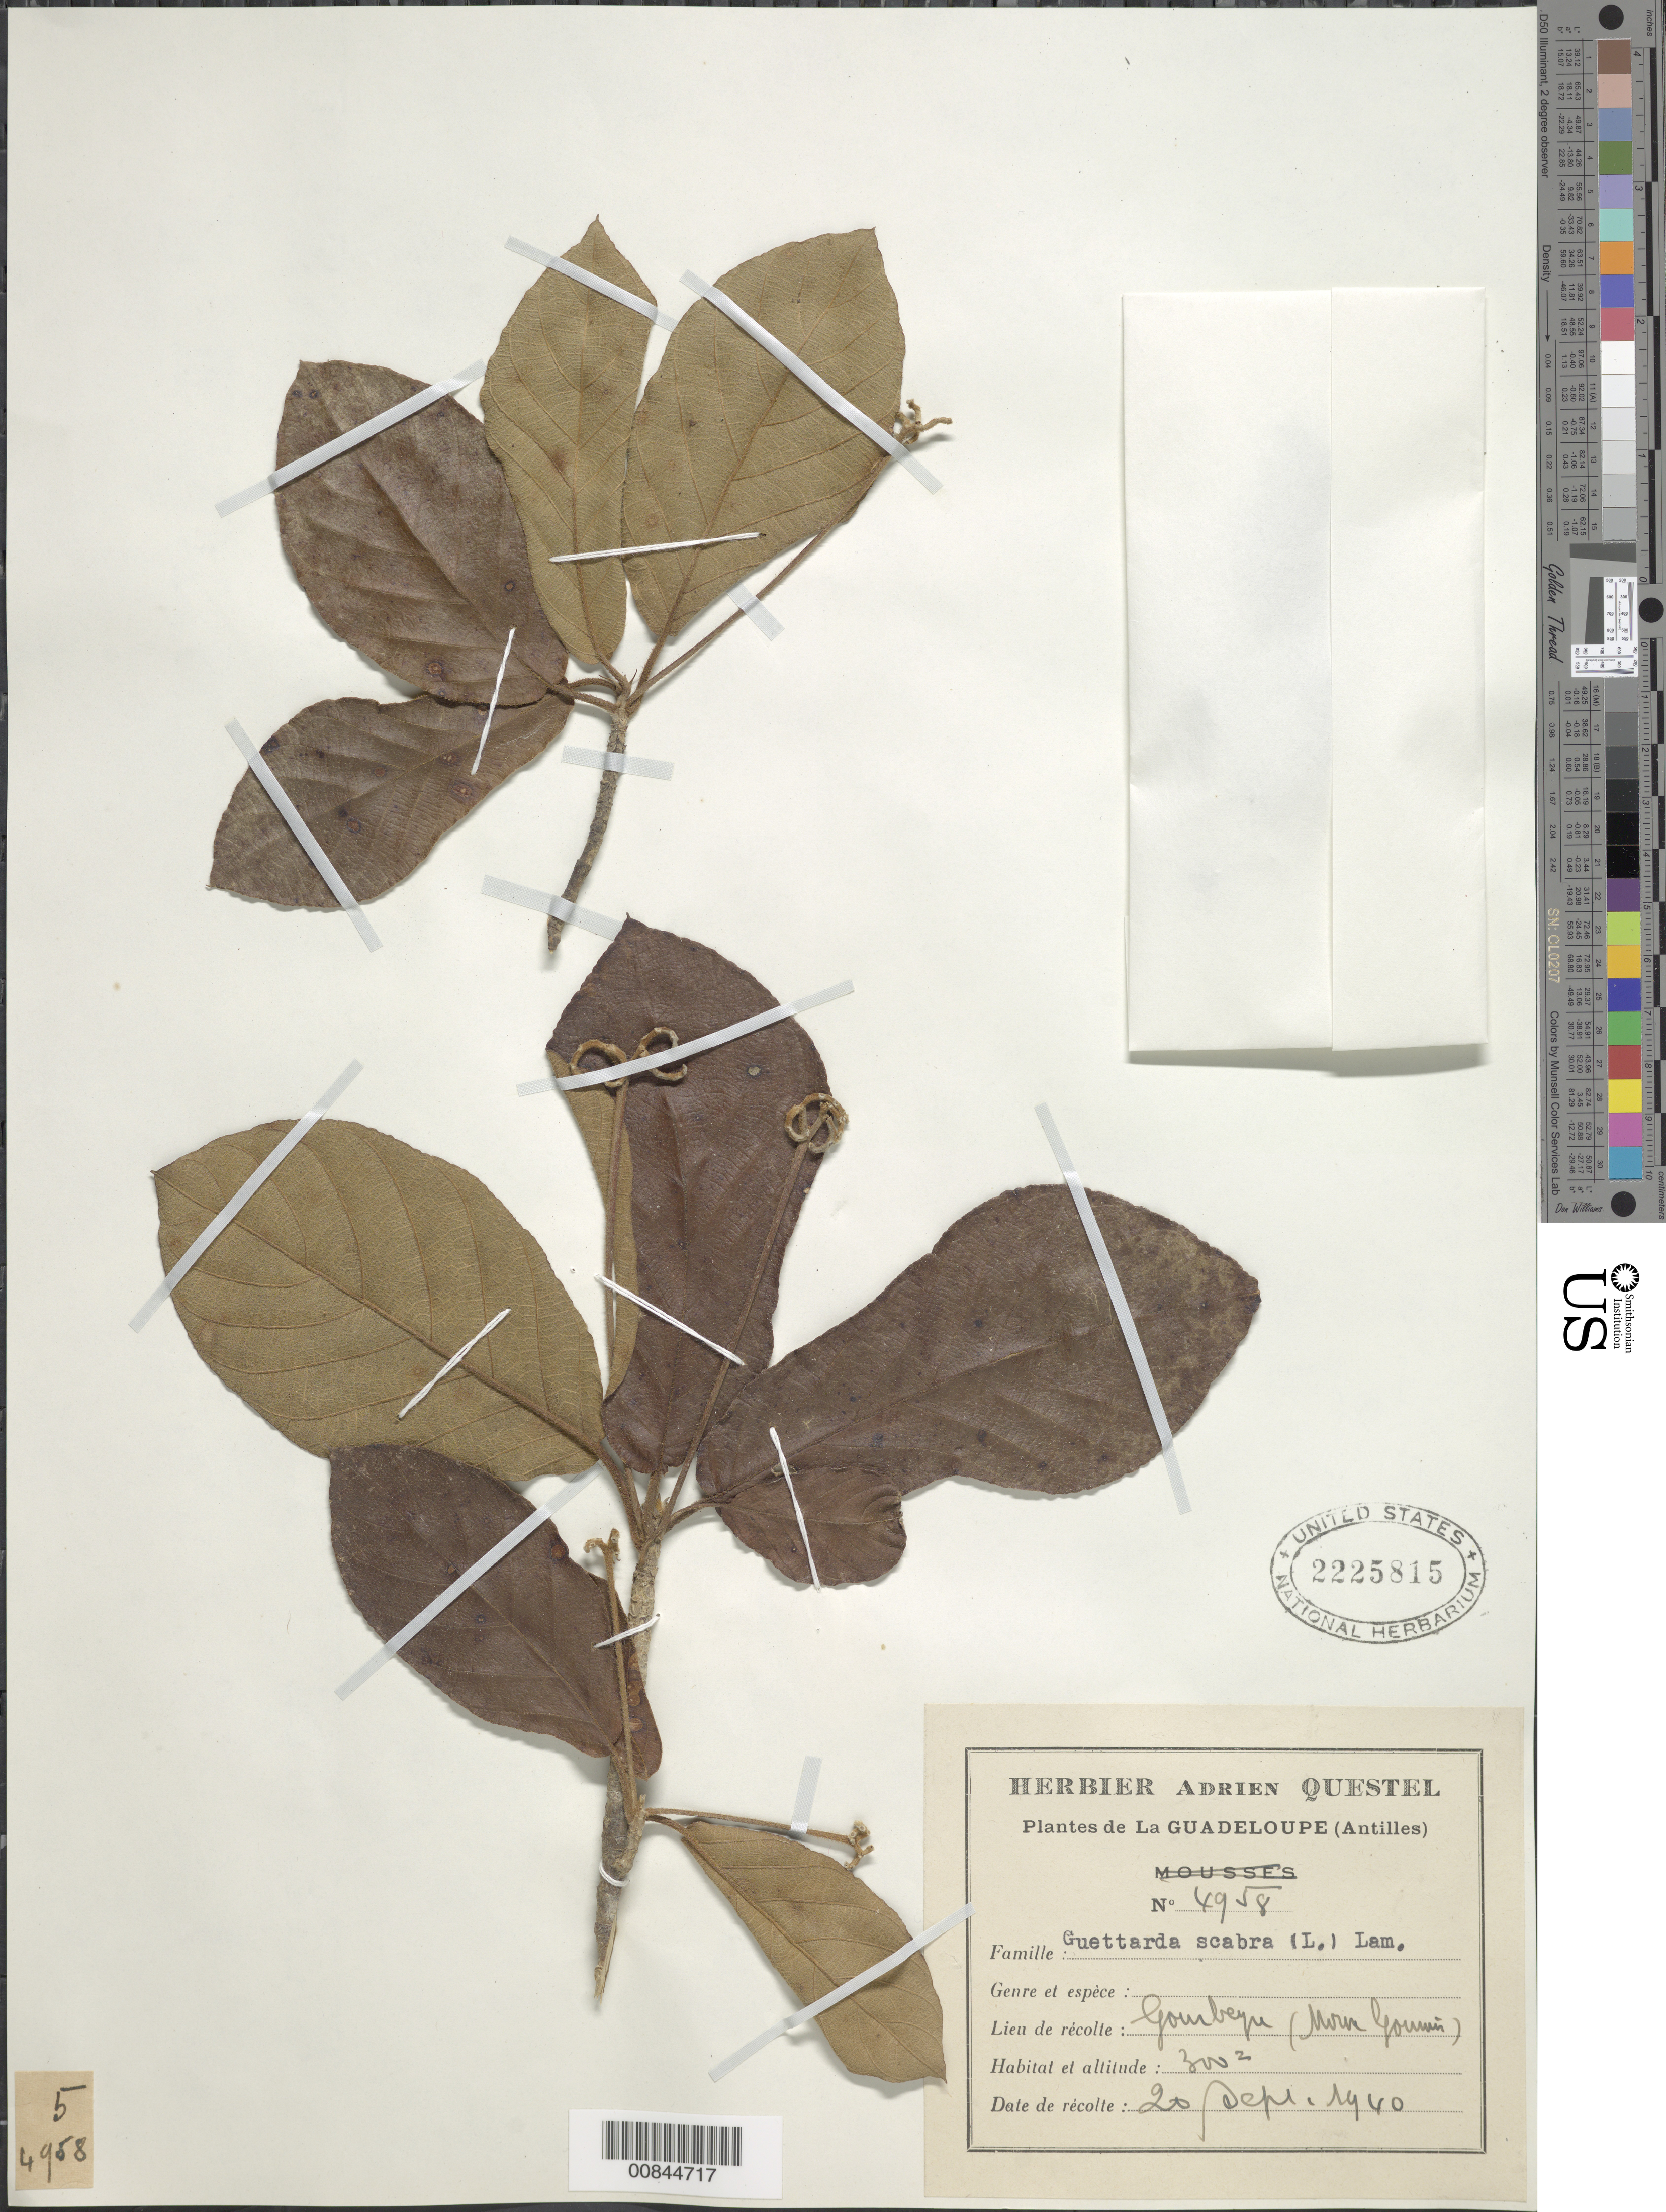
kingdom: Plantae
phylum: Tracheophyta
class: Magnoliopsida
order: Gentianales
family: Rubiaceae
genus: Guettarda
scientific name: Guettarda scabra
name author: (L.) Vent.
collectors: A. Questel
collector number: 4958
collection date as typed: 20 Sep 1940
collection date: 1940-09-20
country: Guadeloupe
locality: Gourbeyre (Morne Goumin)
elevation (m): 300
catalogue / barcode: US 2225815